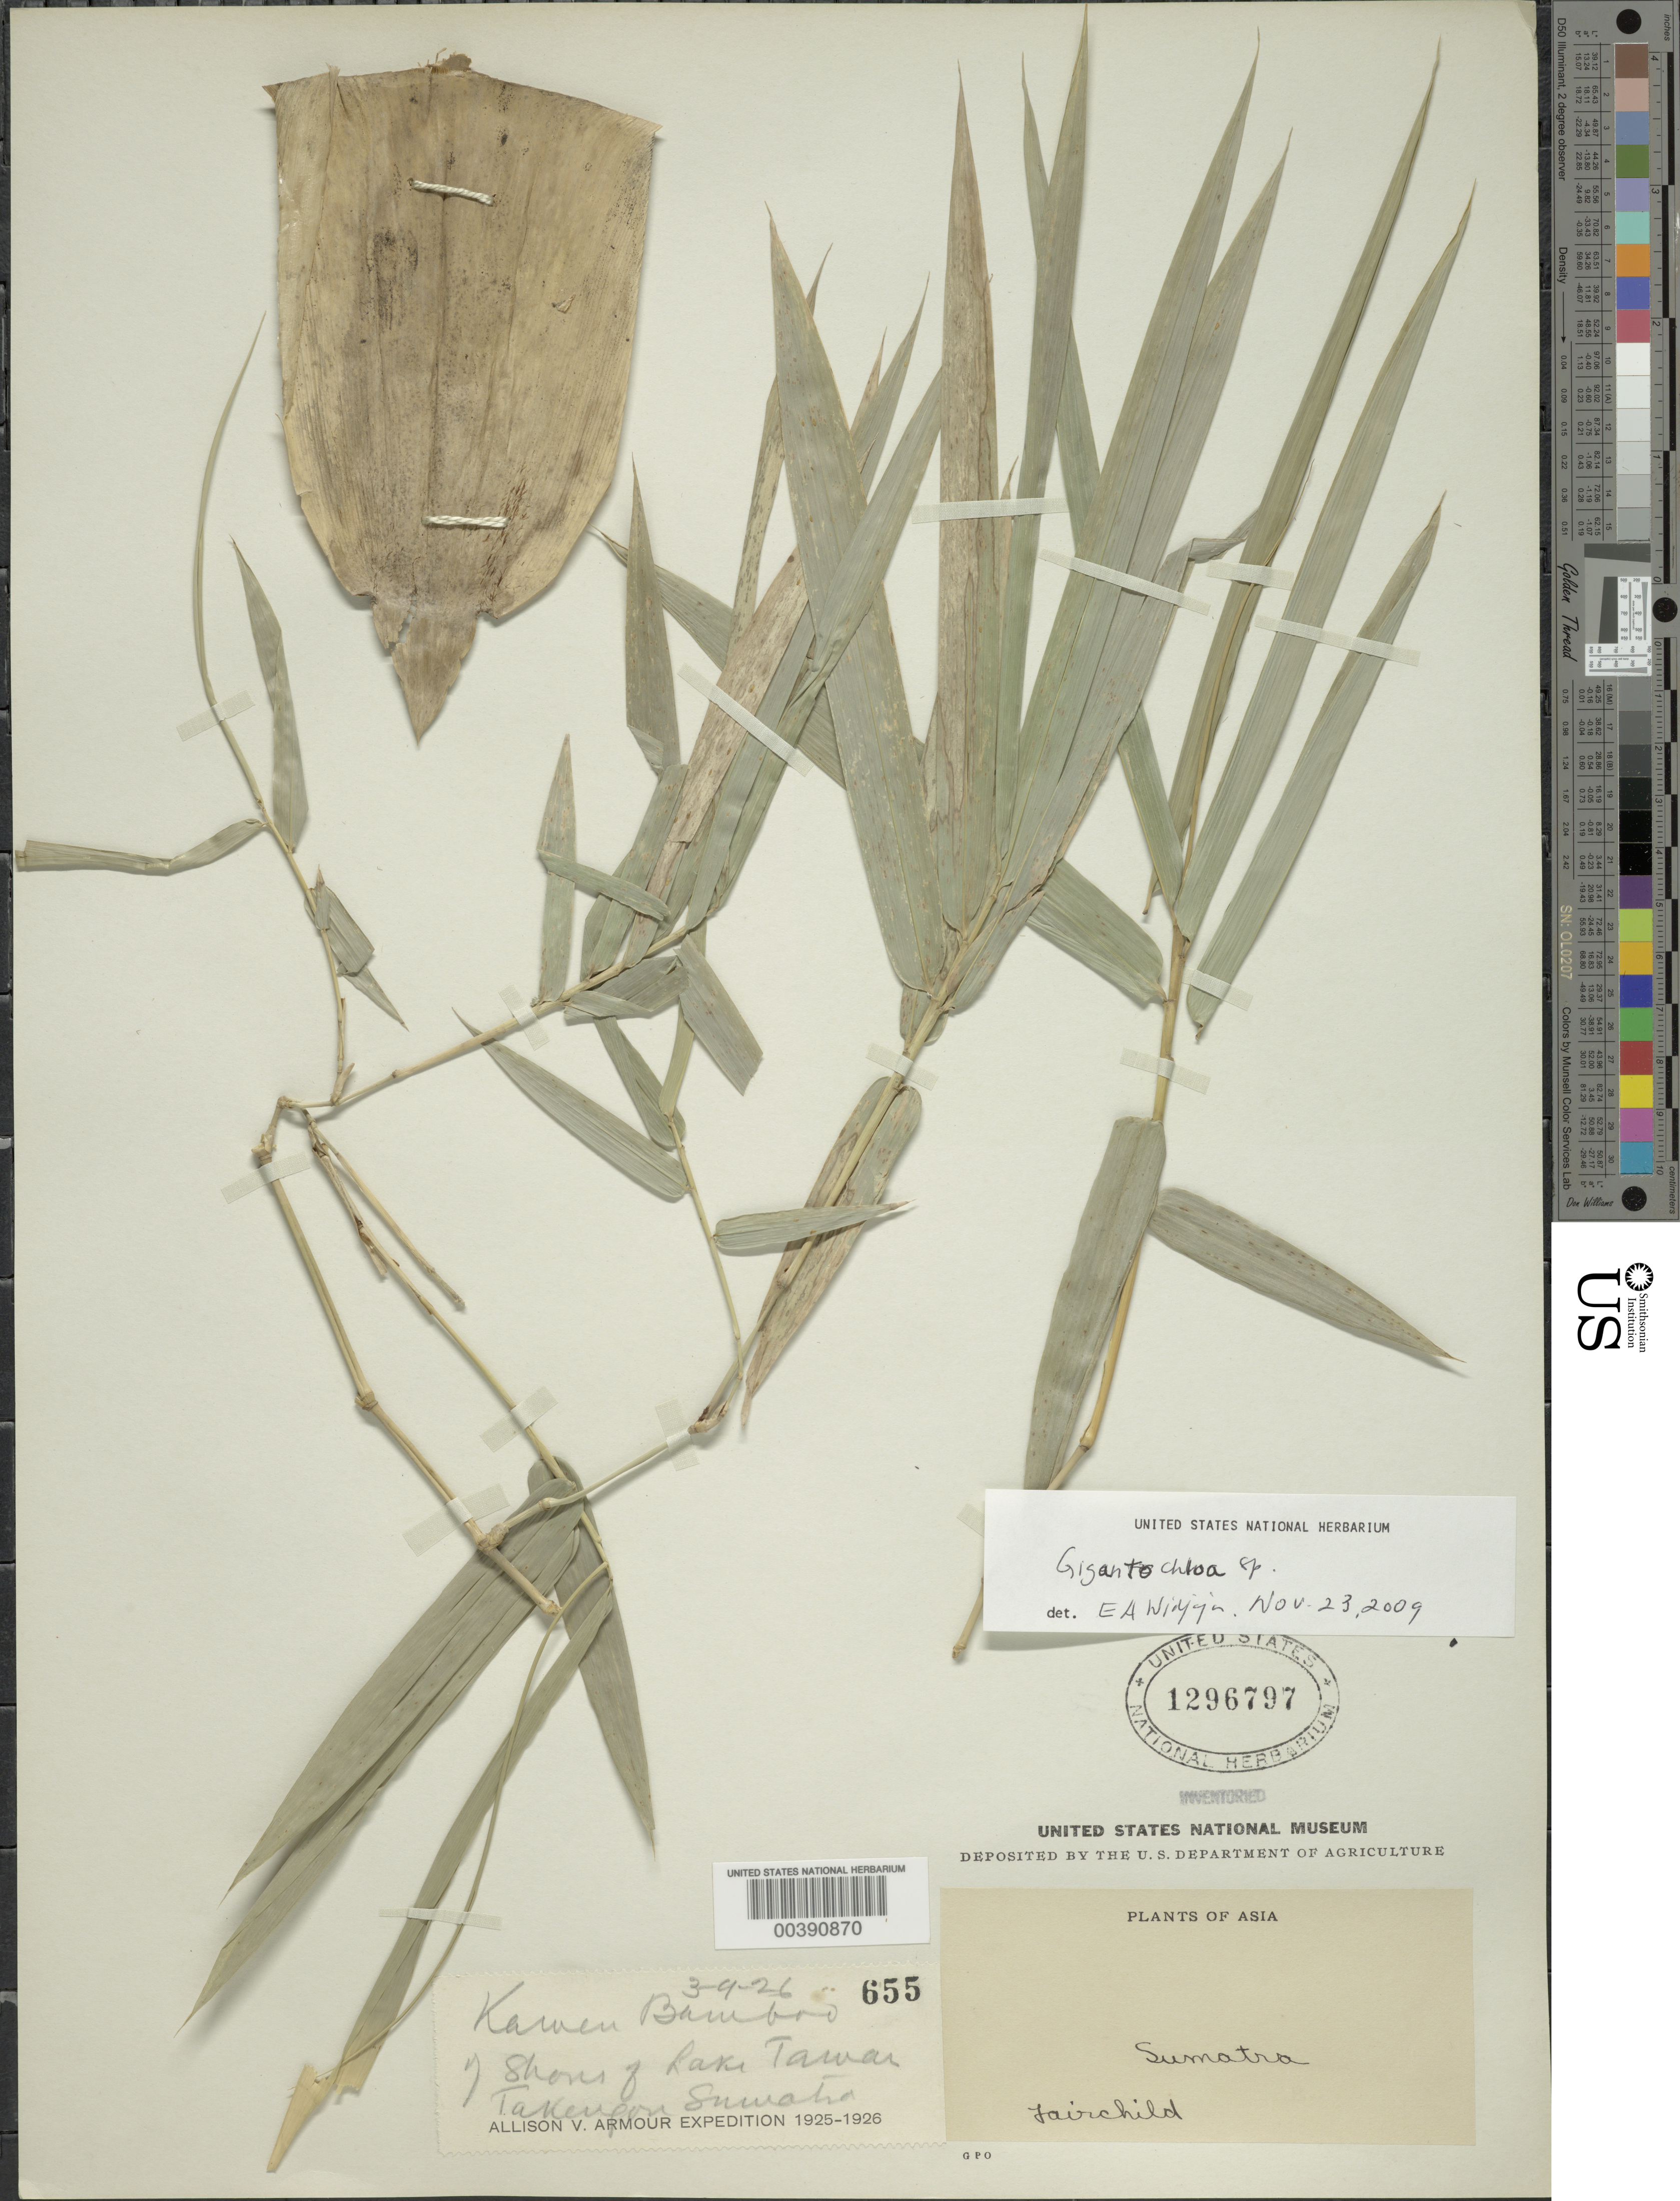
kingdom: Plantae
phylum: Tracheophyta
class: Liliopsida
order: Poales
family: Poaceae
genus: Gigantochloa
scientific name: Gigantochloa sp.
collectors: D. Fairchild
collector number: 655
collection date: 1926-03-09 or 1926-09-03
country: Indonesia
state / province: Sumatra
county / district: Aceh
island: Sumatra I.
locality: Shore of Lake Tawar, near Takevgoa (sp?)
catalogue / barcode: US 1296797